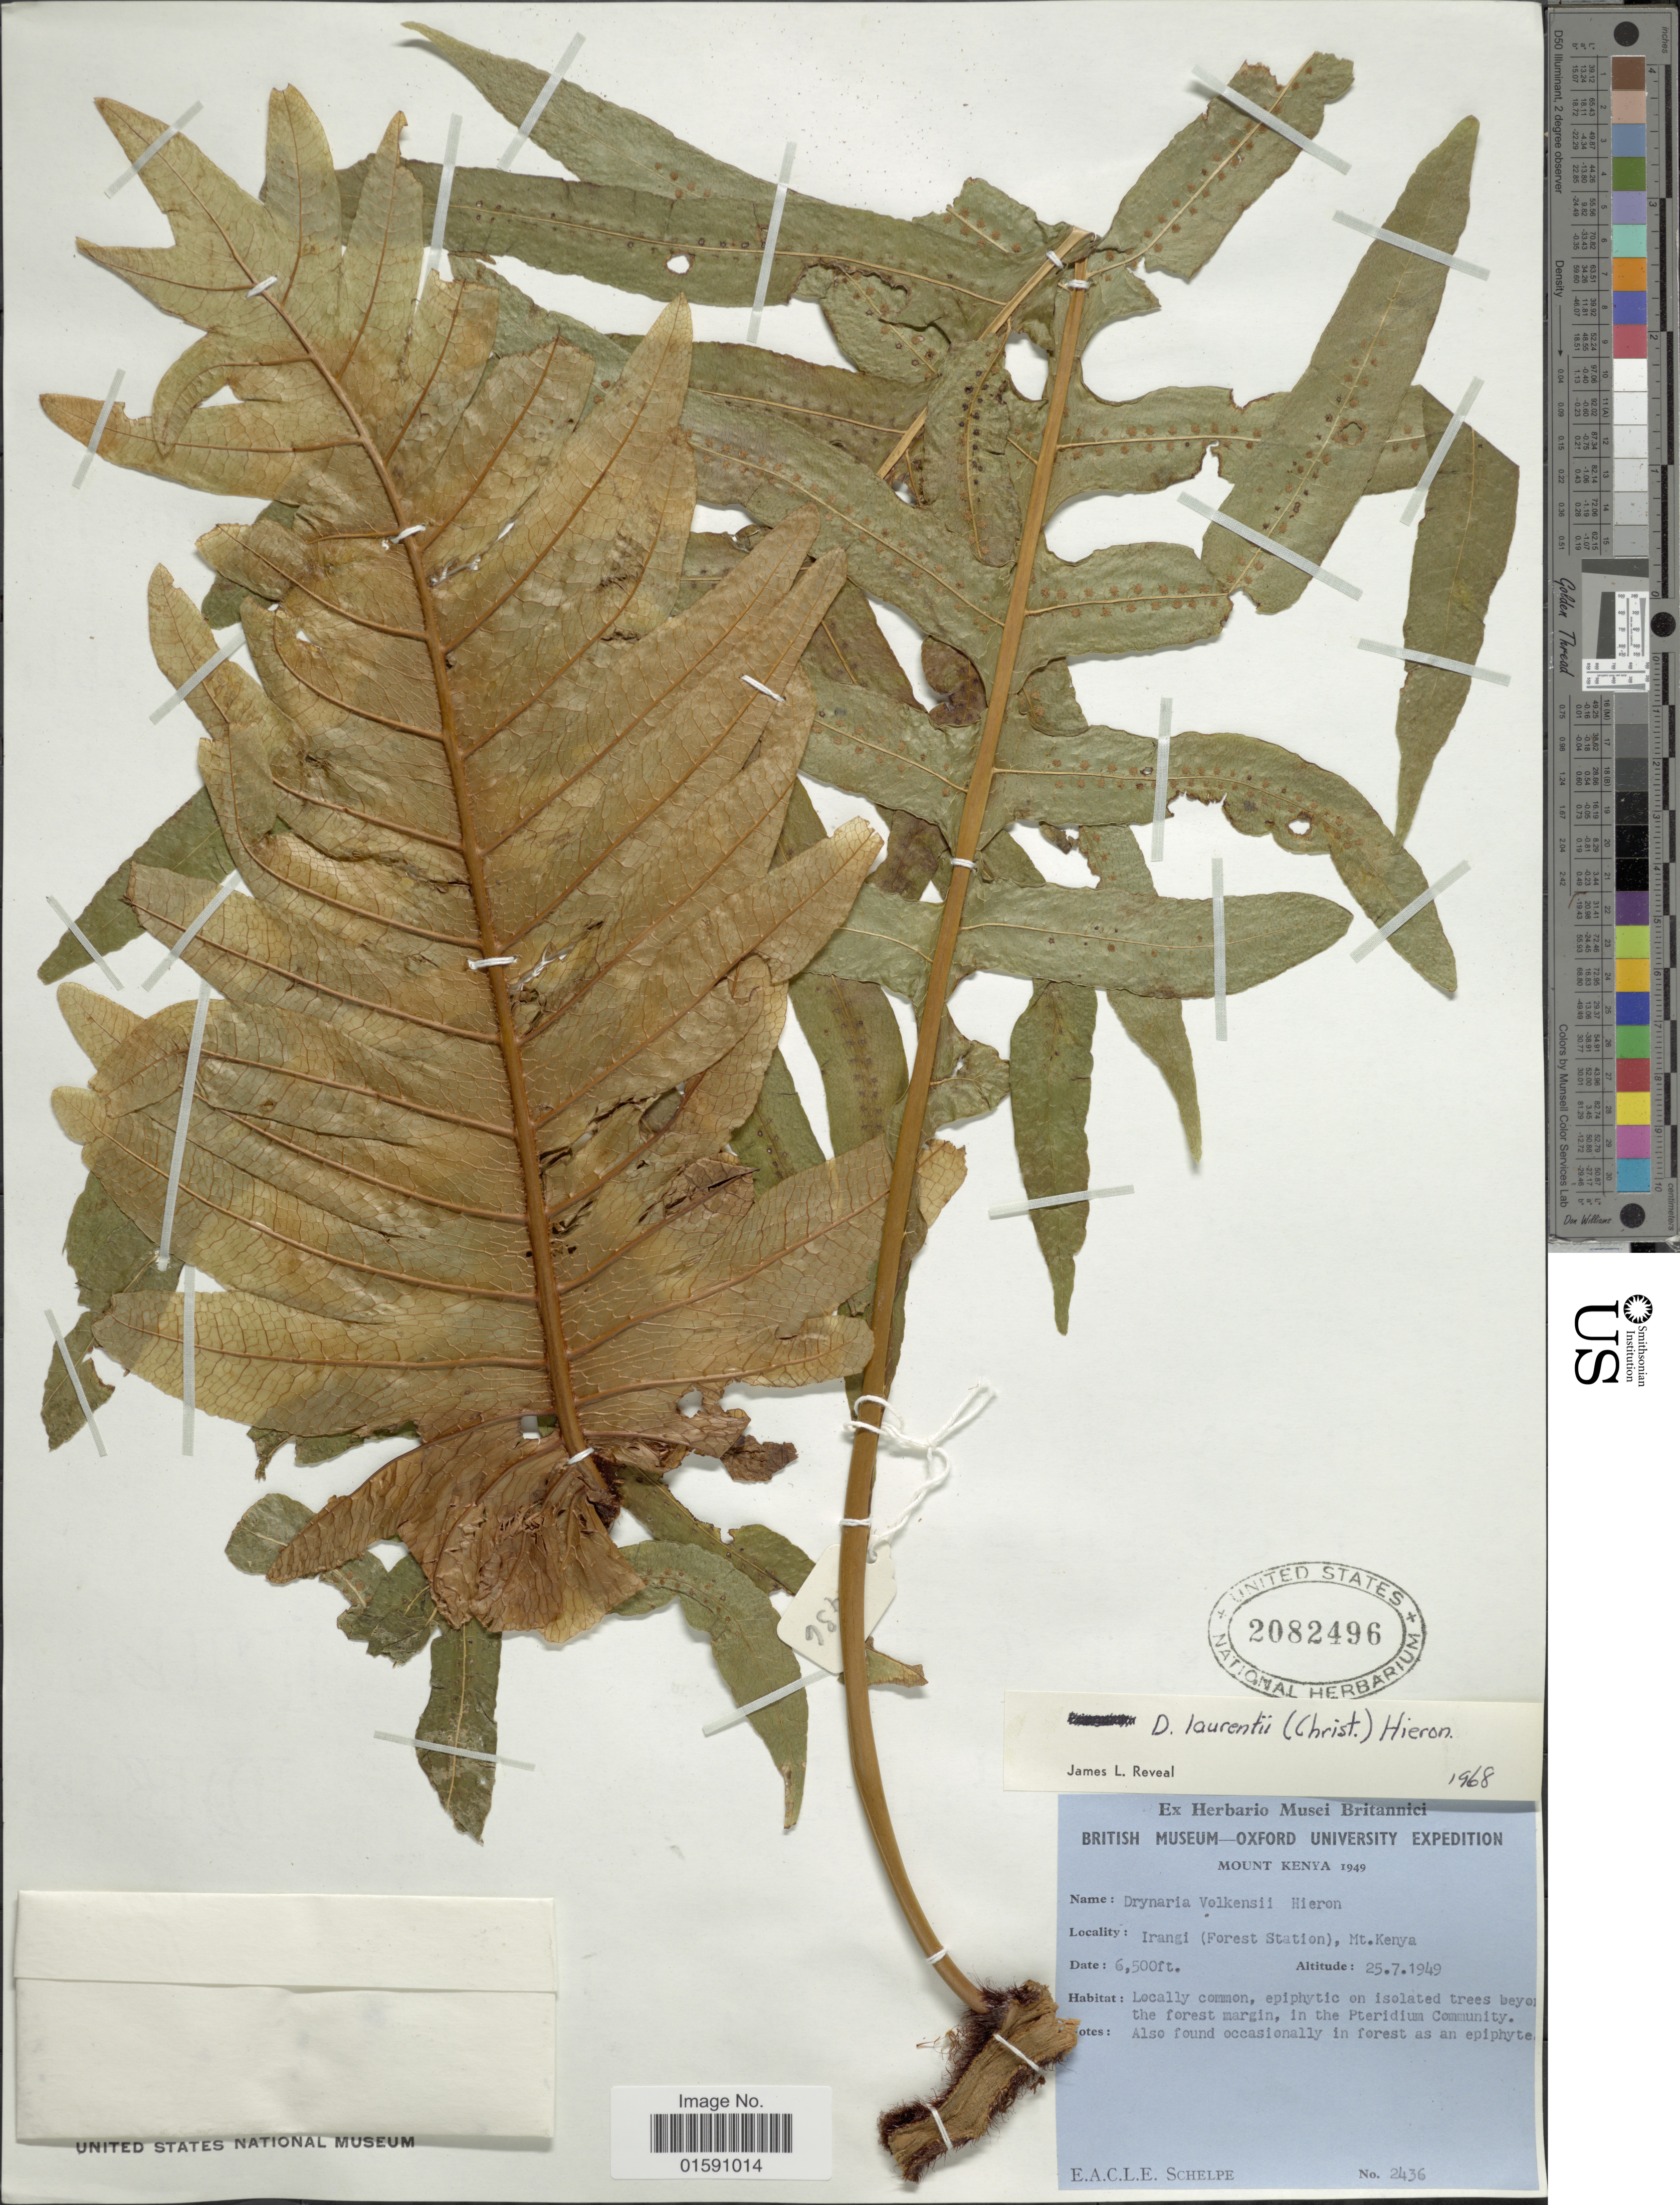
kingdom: Plantae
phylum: Tracheophyta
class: Polypodiopsida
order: Polypodiales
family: Polypodiaceae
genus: Drynaria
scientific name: Drynaria volkensii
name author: Hieron.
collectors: E. A. C. L. E. Schelpe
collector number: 2436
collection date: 1949-07-25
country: Kenya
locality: Mount Kenya. Irangi (Forest Station) , Mt. kenya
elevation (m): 1981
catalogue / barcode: US 2082496